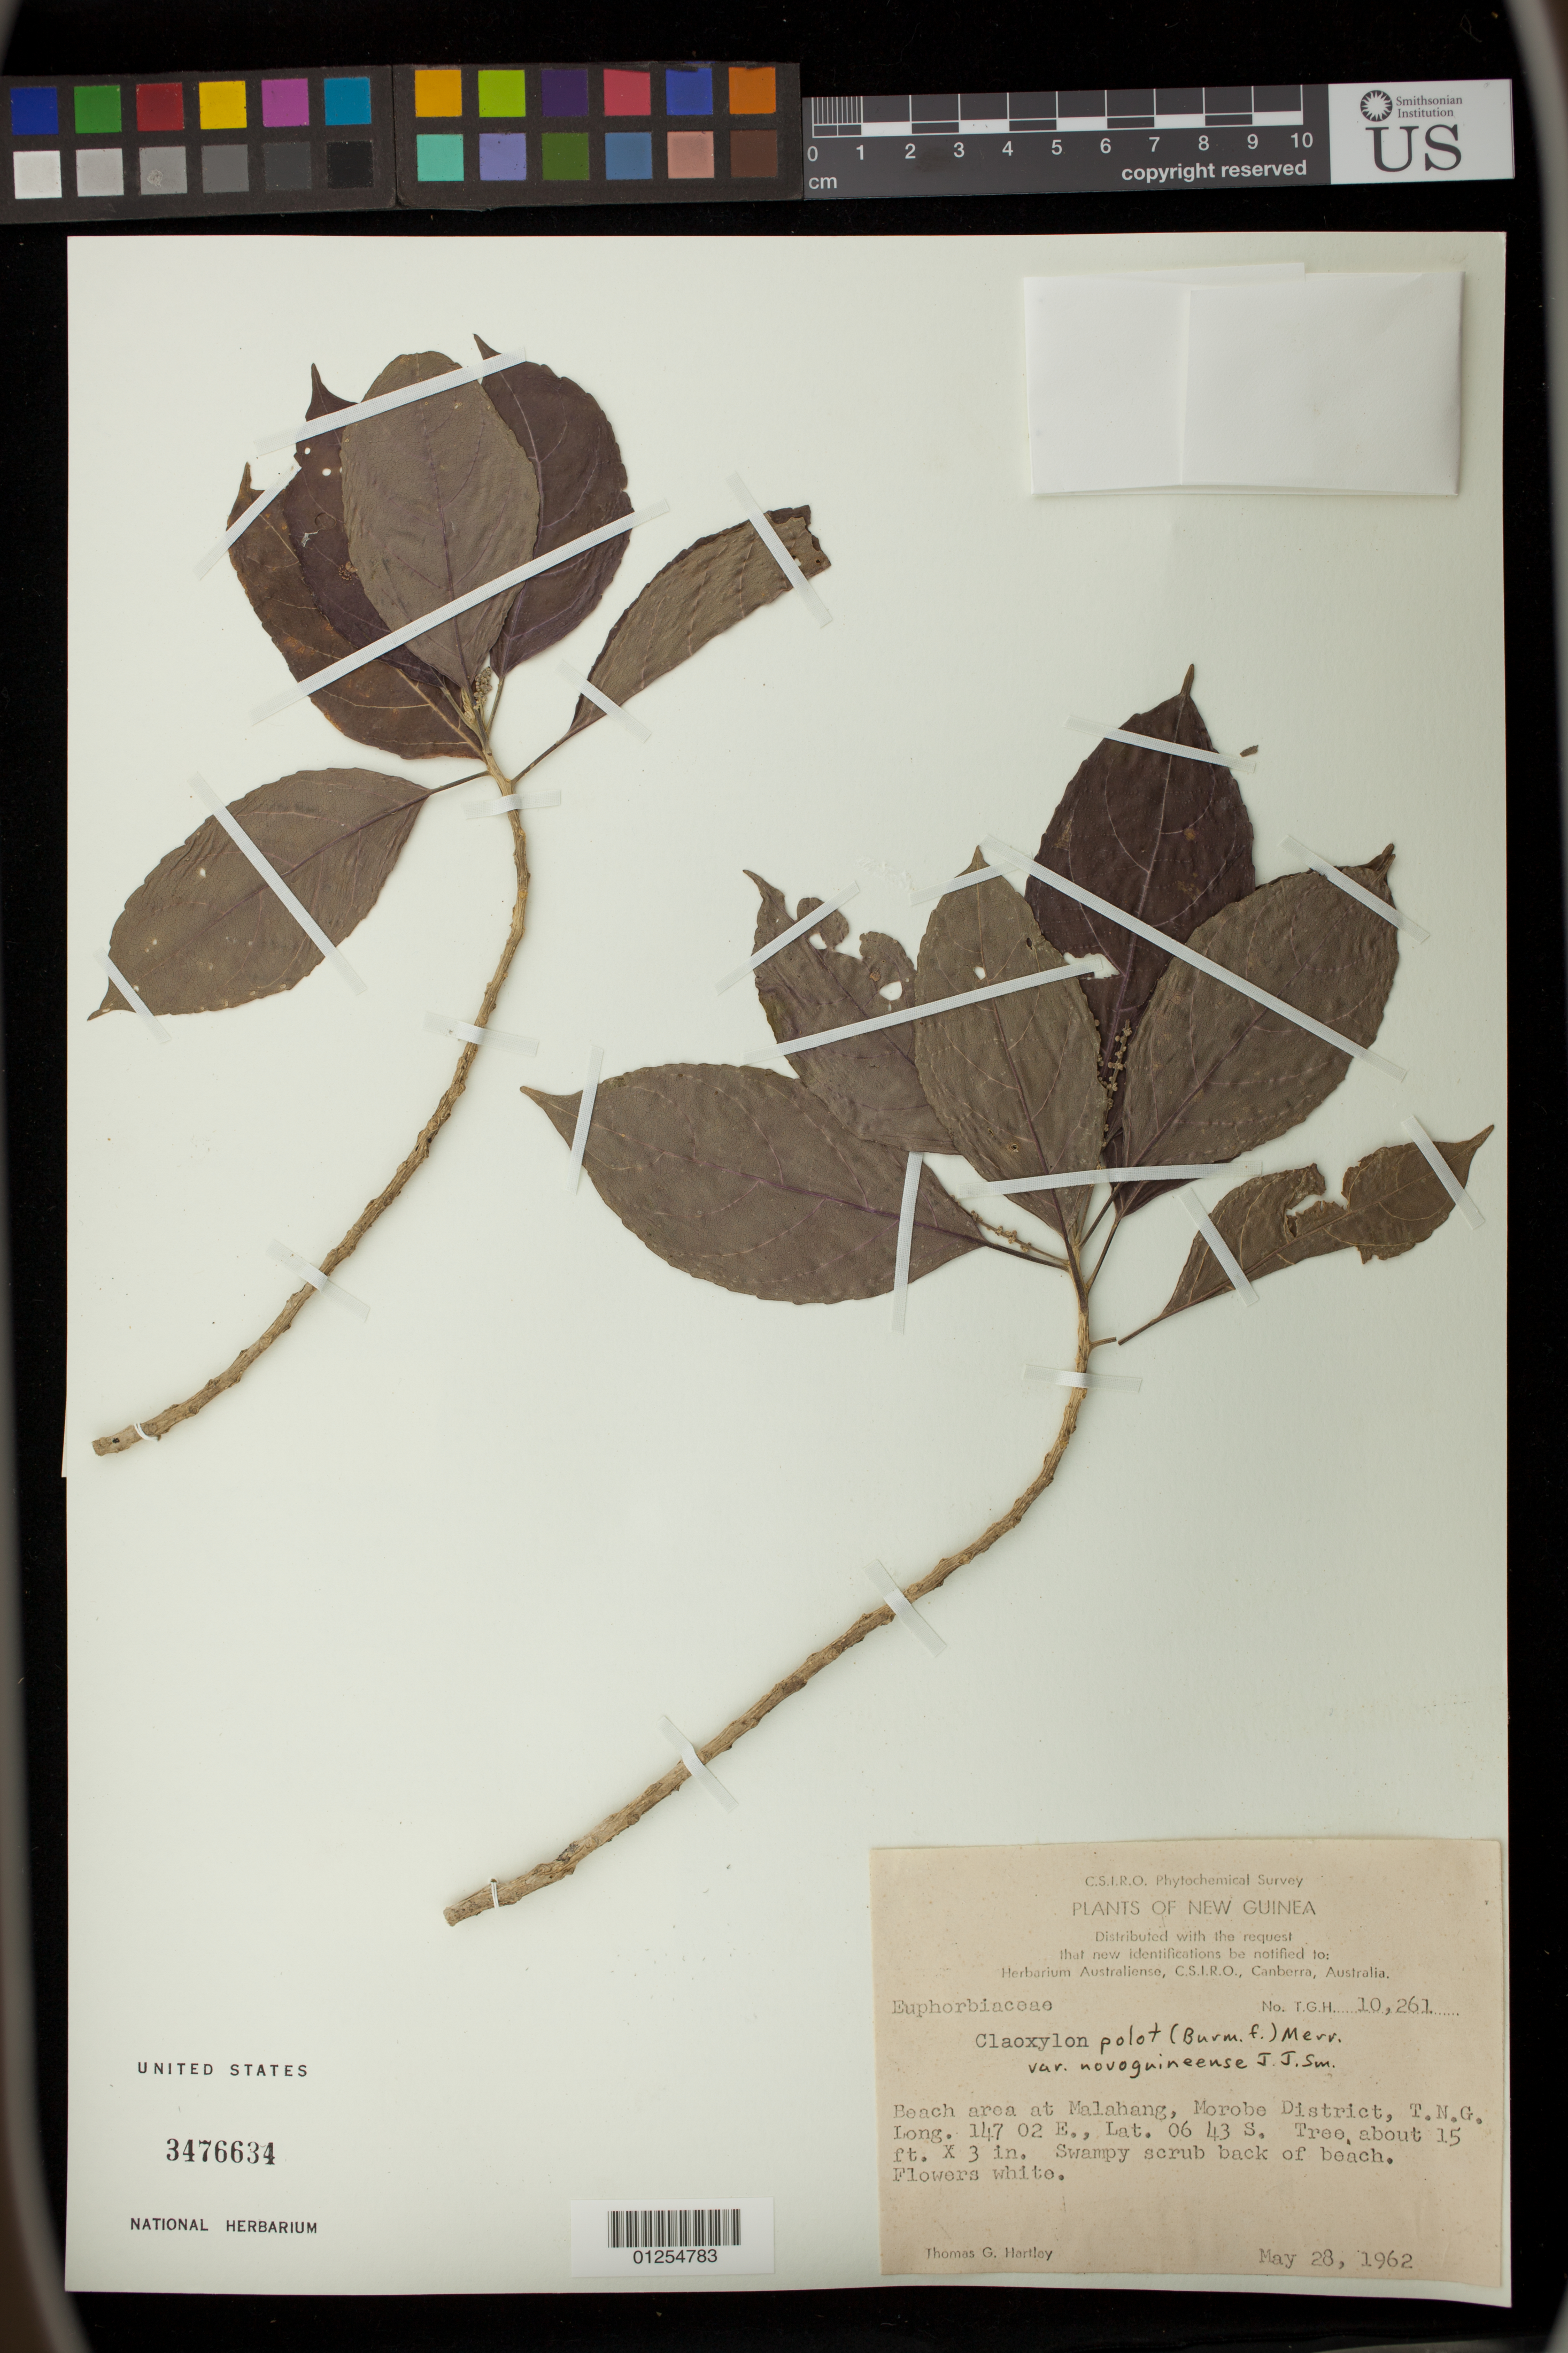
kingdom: Plantae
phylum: Tracheophyta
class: Magnoliopsida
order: Malpighiales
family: Euphorbiaceae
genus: Claoxylon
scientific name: Claoxylon polot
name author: (Burm. f.) Merr.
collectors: T. G. Hartley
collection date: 1962-04-28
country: Papua New Guinea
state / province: Morobe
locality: Beach area at Malahang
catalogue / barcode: US 3476634